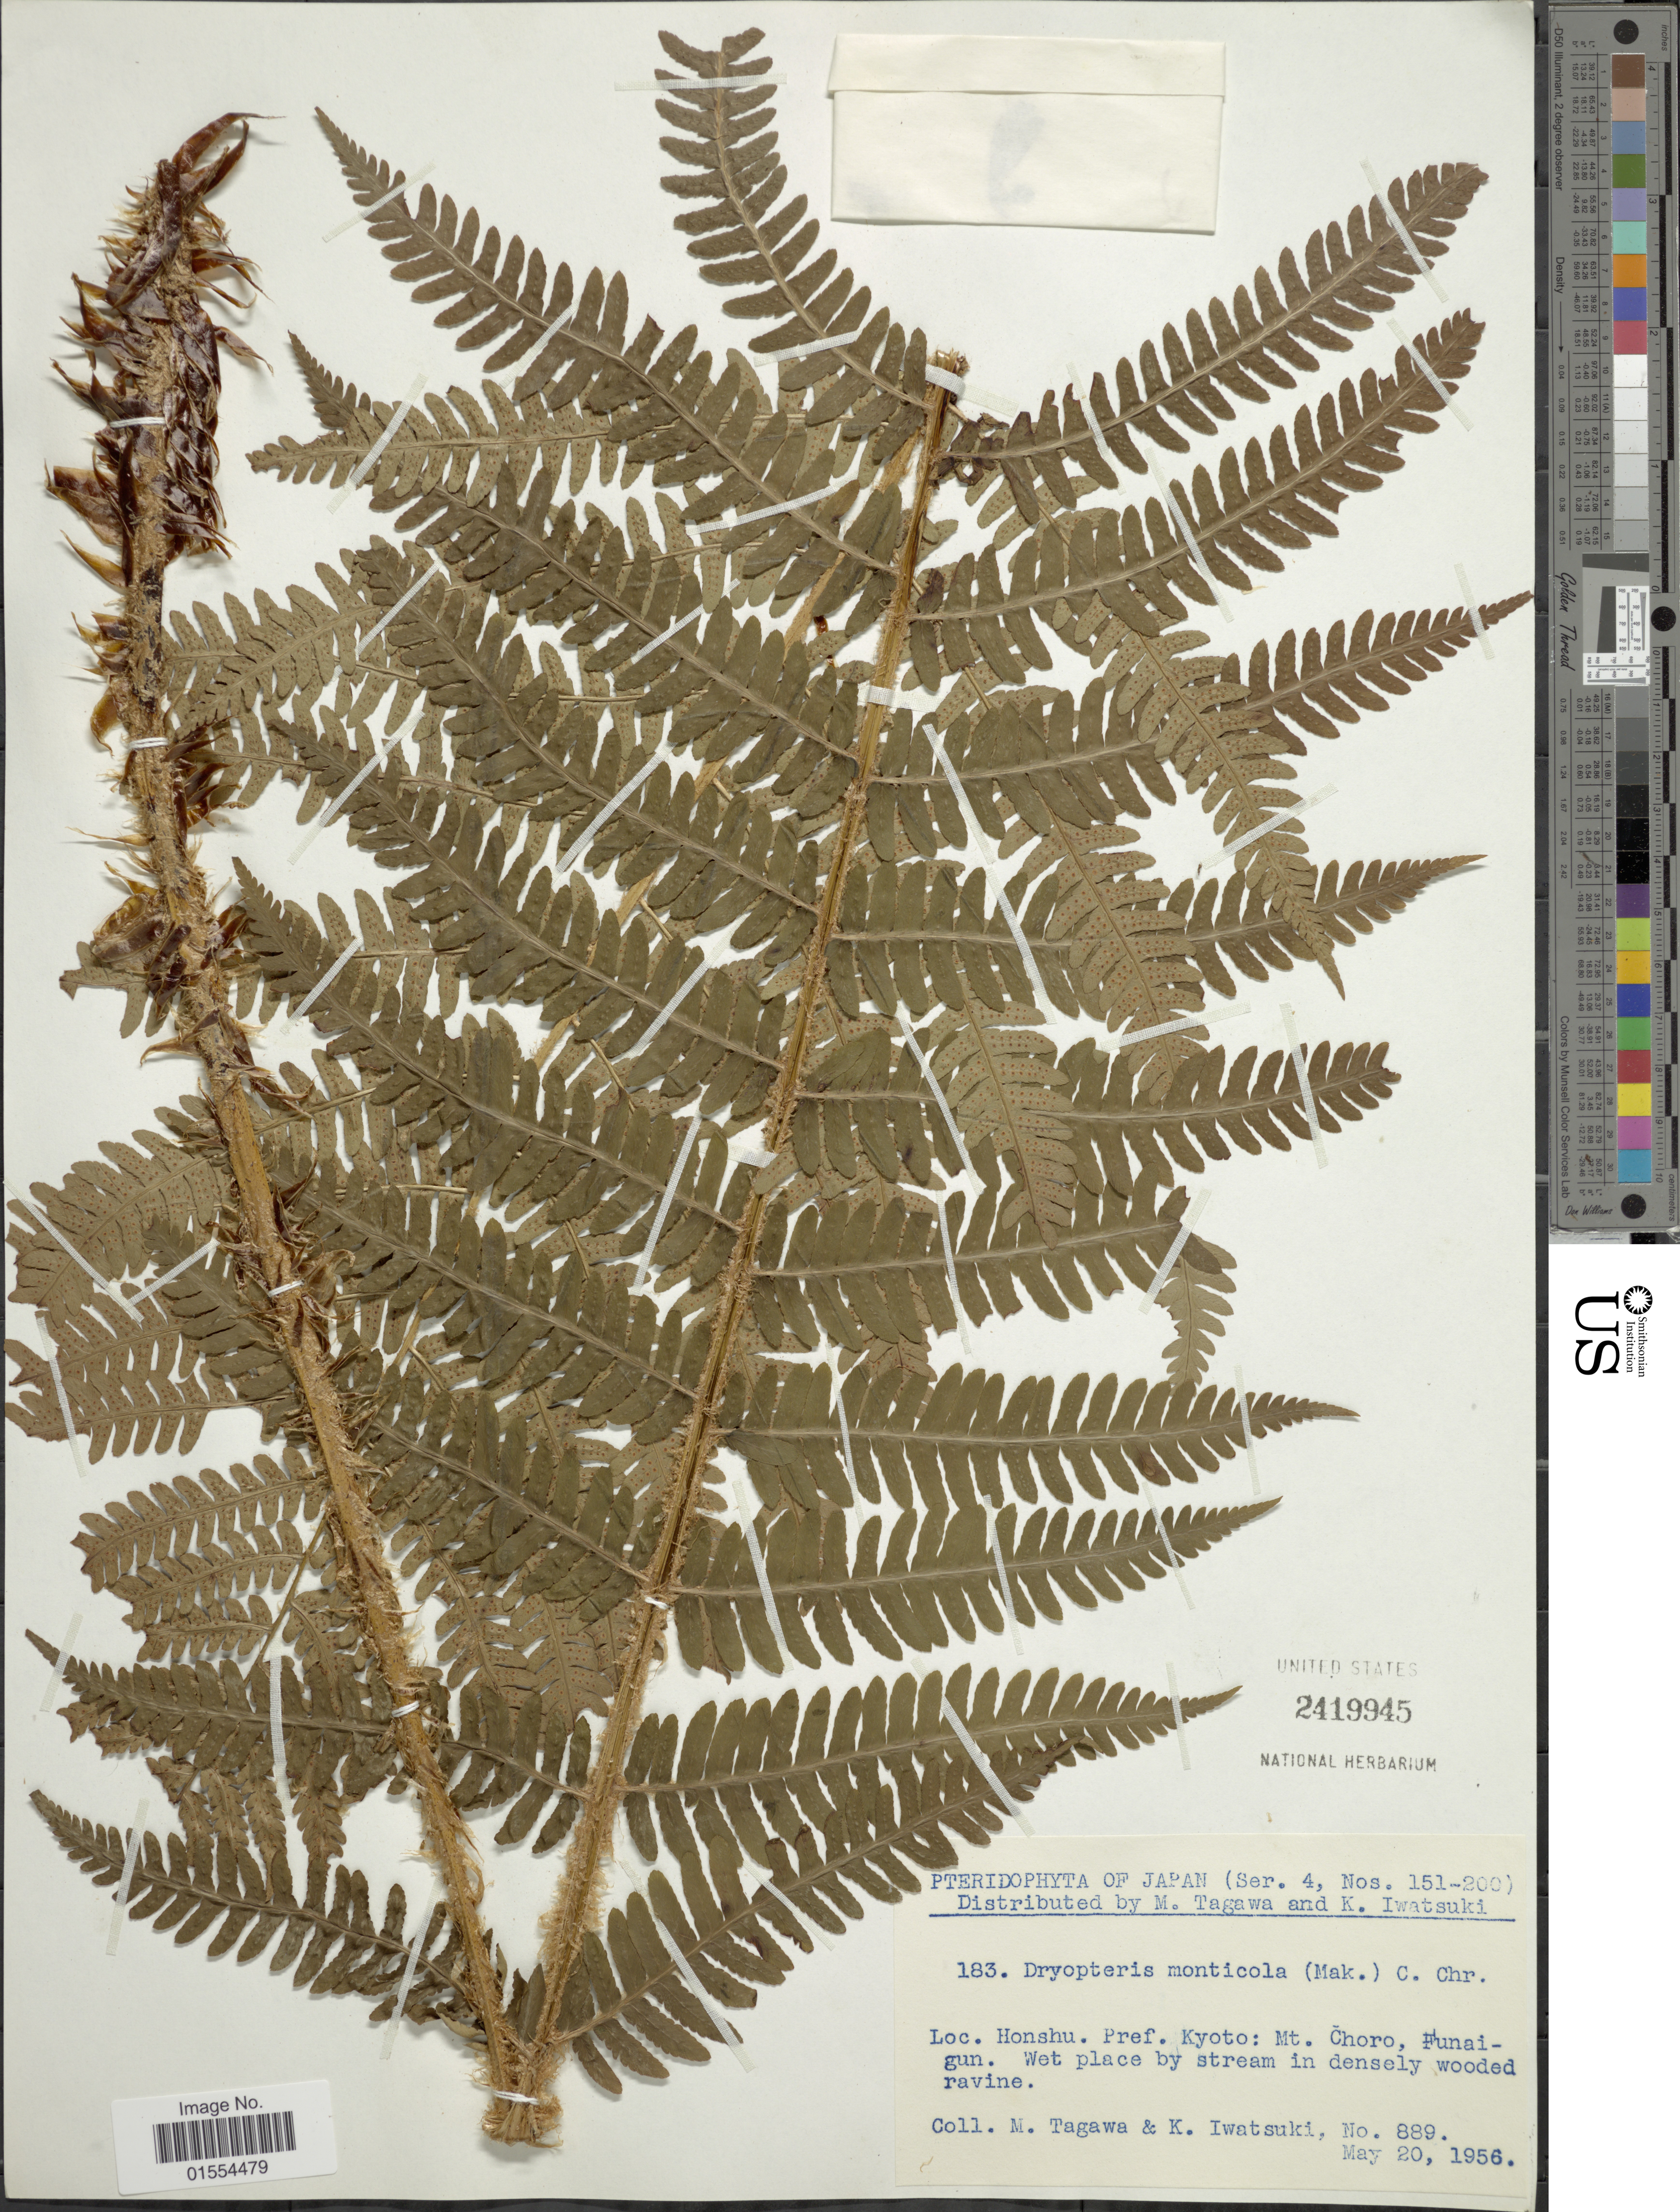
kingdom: Plantae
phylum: Tracheophyta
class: Polypodiopsida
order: Polypodiales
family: Dryopteridaceae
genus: Dryopteris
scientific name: Dryopteris monticola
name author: (Makino) C. Chr.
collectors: M. Tagawa & K. Iwatsuki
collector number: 889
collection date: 1956-05-20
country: Japan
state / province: Kyoto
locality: Japan, Honshu. Pref. Kyoto: Mt. Choro, Funaigun.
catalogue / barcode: US 2419945